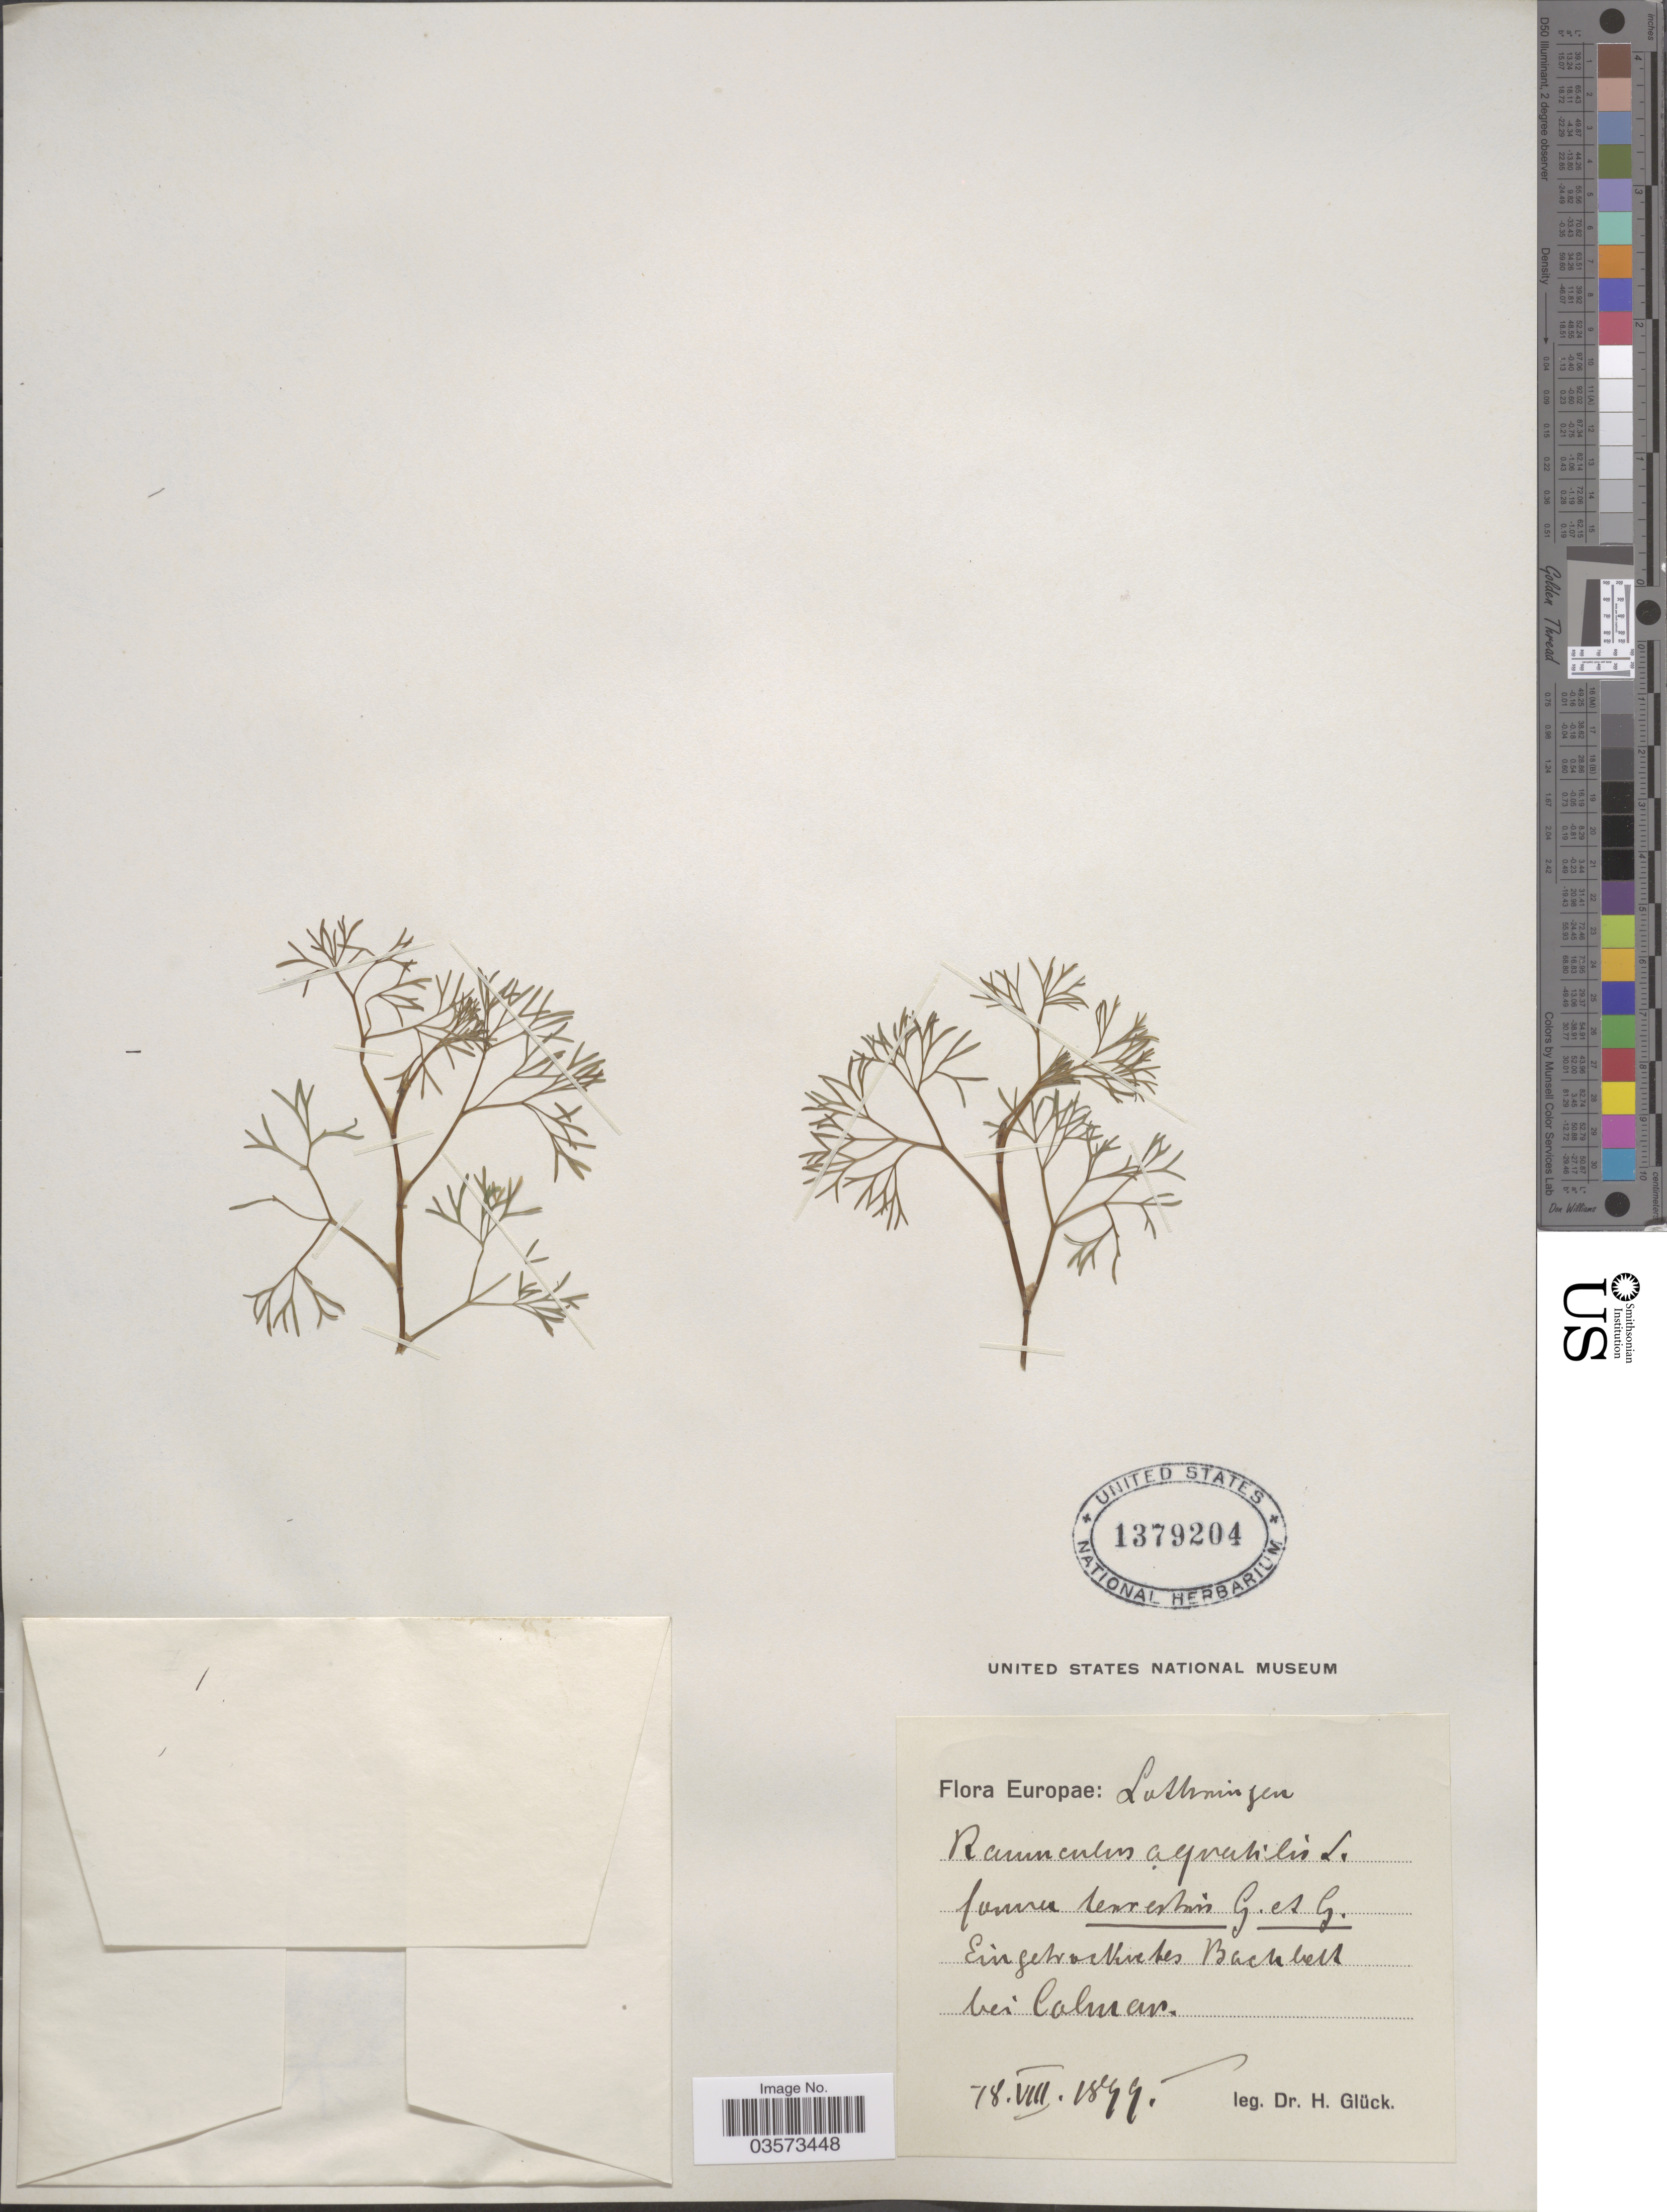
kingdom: Plantae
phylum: Tracheophyta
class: Magnoliopsida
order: Ranunculales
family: Ranunculaceae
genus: Ranunculus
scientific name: Ranunculus aquatilis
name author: L.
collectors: H. Glück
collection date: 1899-08-18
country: France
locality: Luthningen. Ein gehr acKivetes [interpreted] Bachbelt [interpreted] bei Calmar.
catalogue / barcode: US 1379204